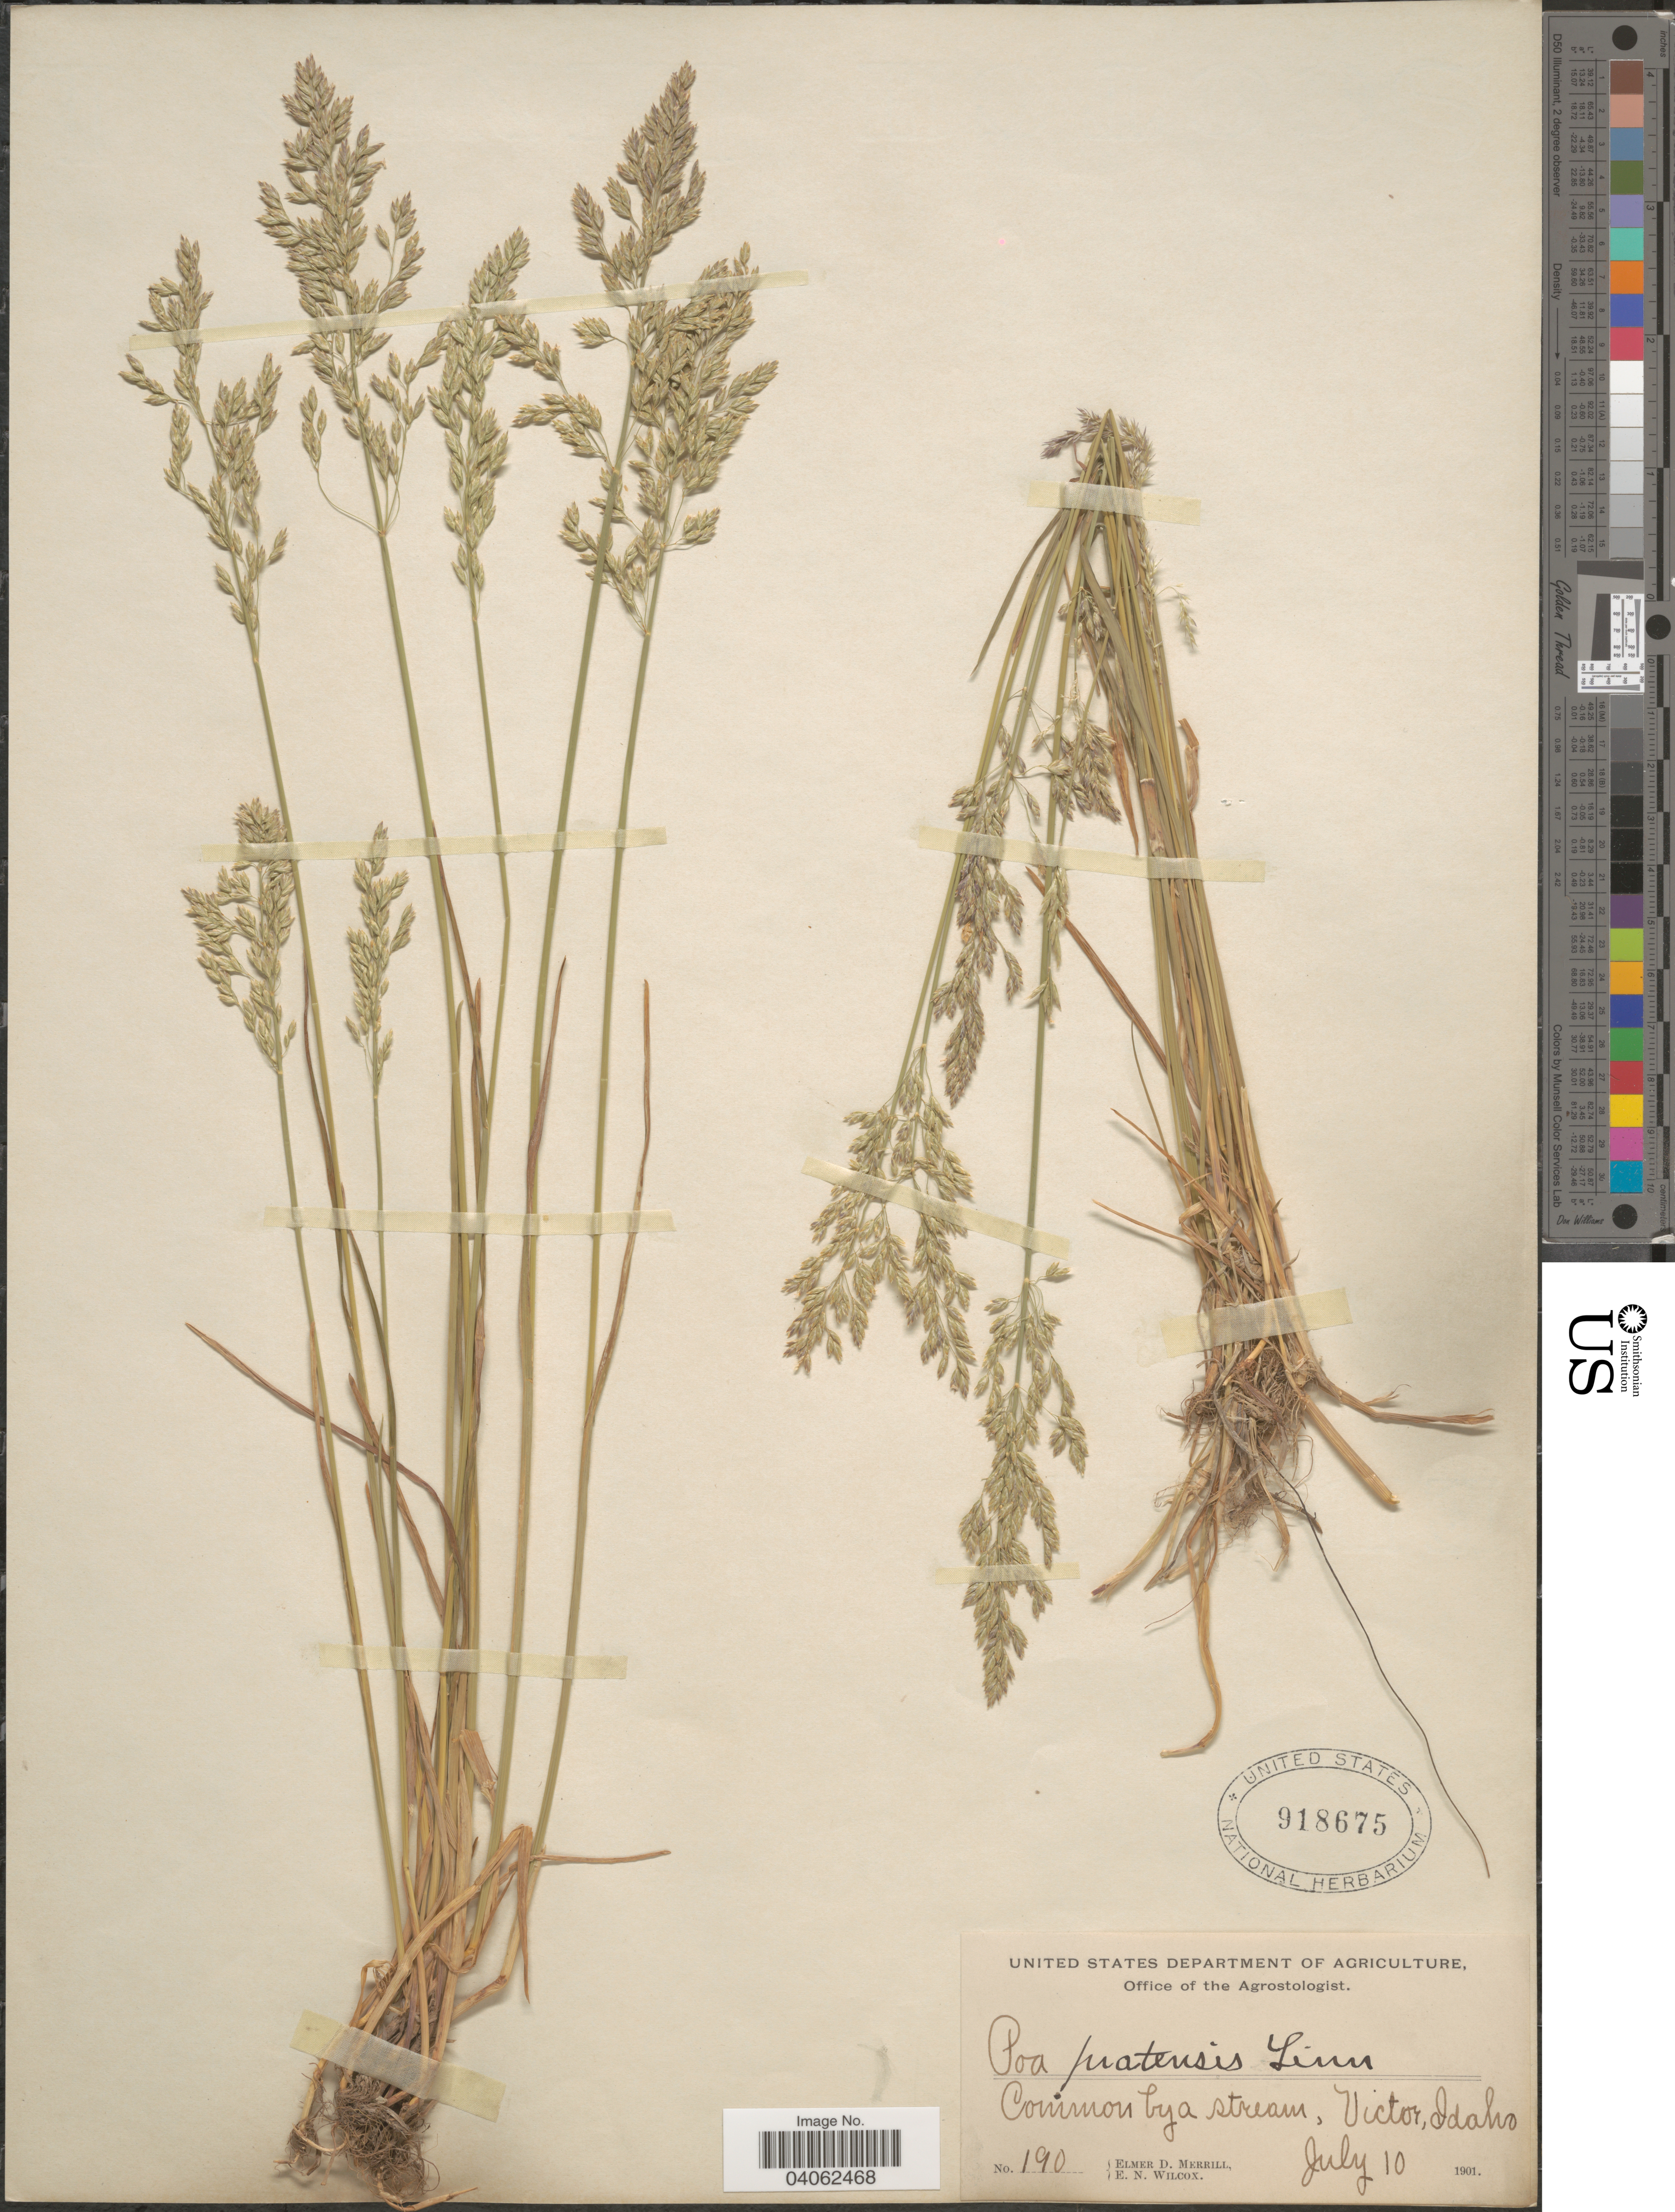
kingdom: Plantae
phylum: Tracheophyta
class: Liliopsida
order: Poales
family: Poaceae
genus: Poa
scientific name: Poa pratensis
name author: L.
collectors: E. D. Merrill & E. Wilcox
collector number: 190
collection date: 1901-07-10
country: United States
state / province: Idaho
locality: Victor.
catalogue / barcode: US 918675